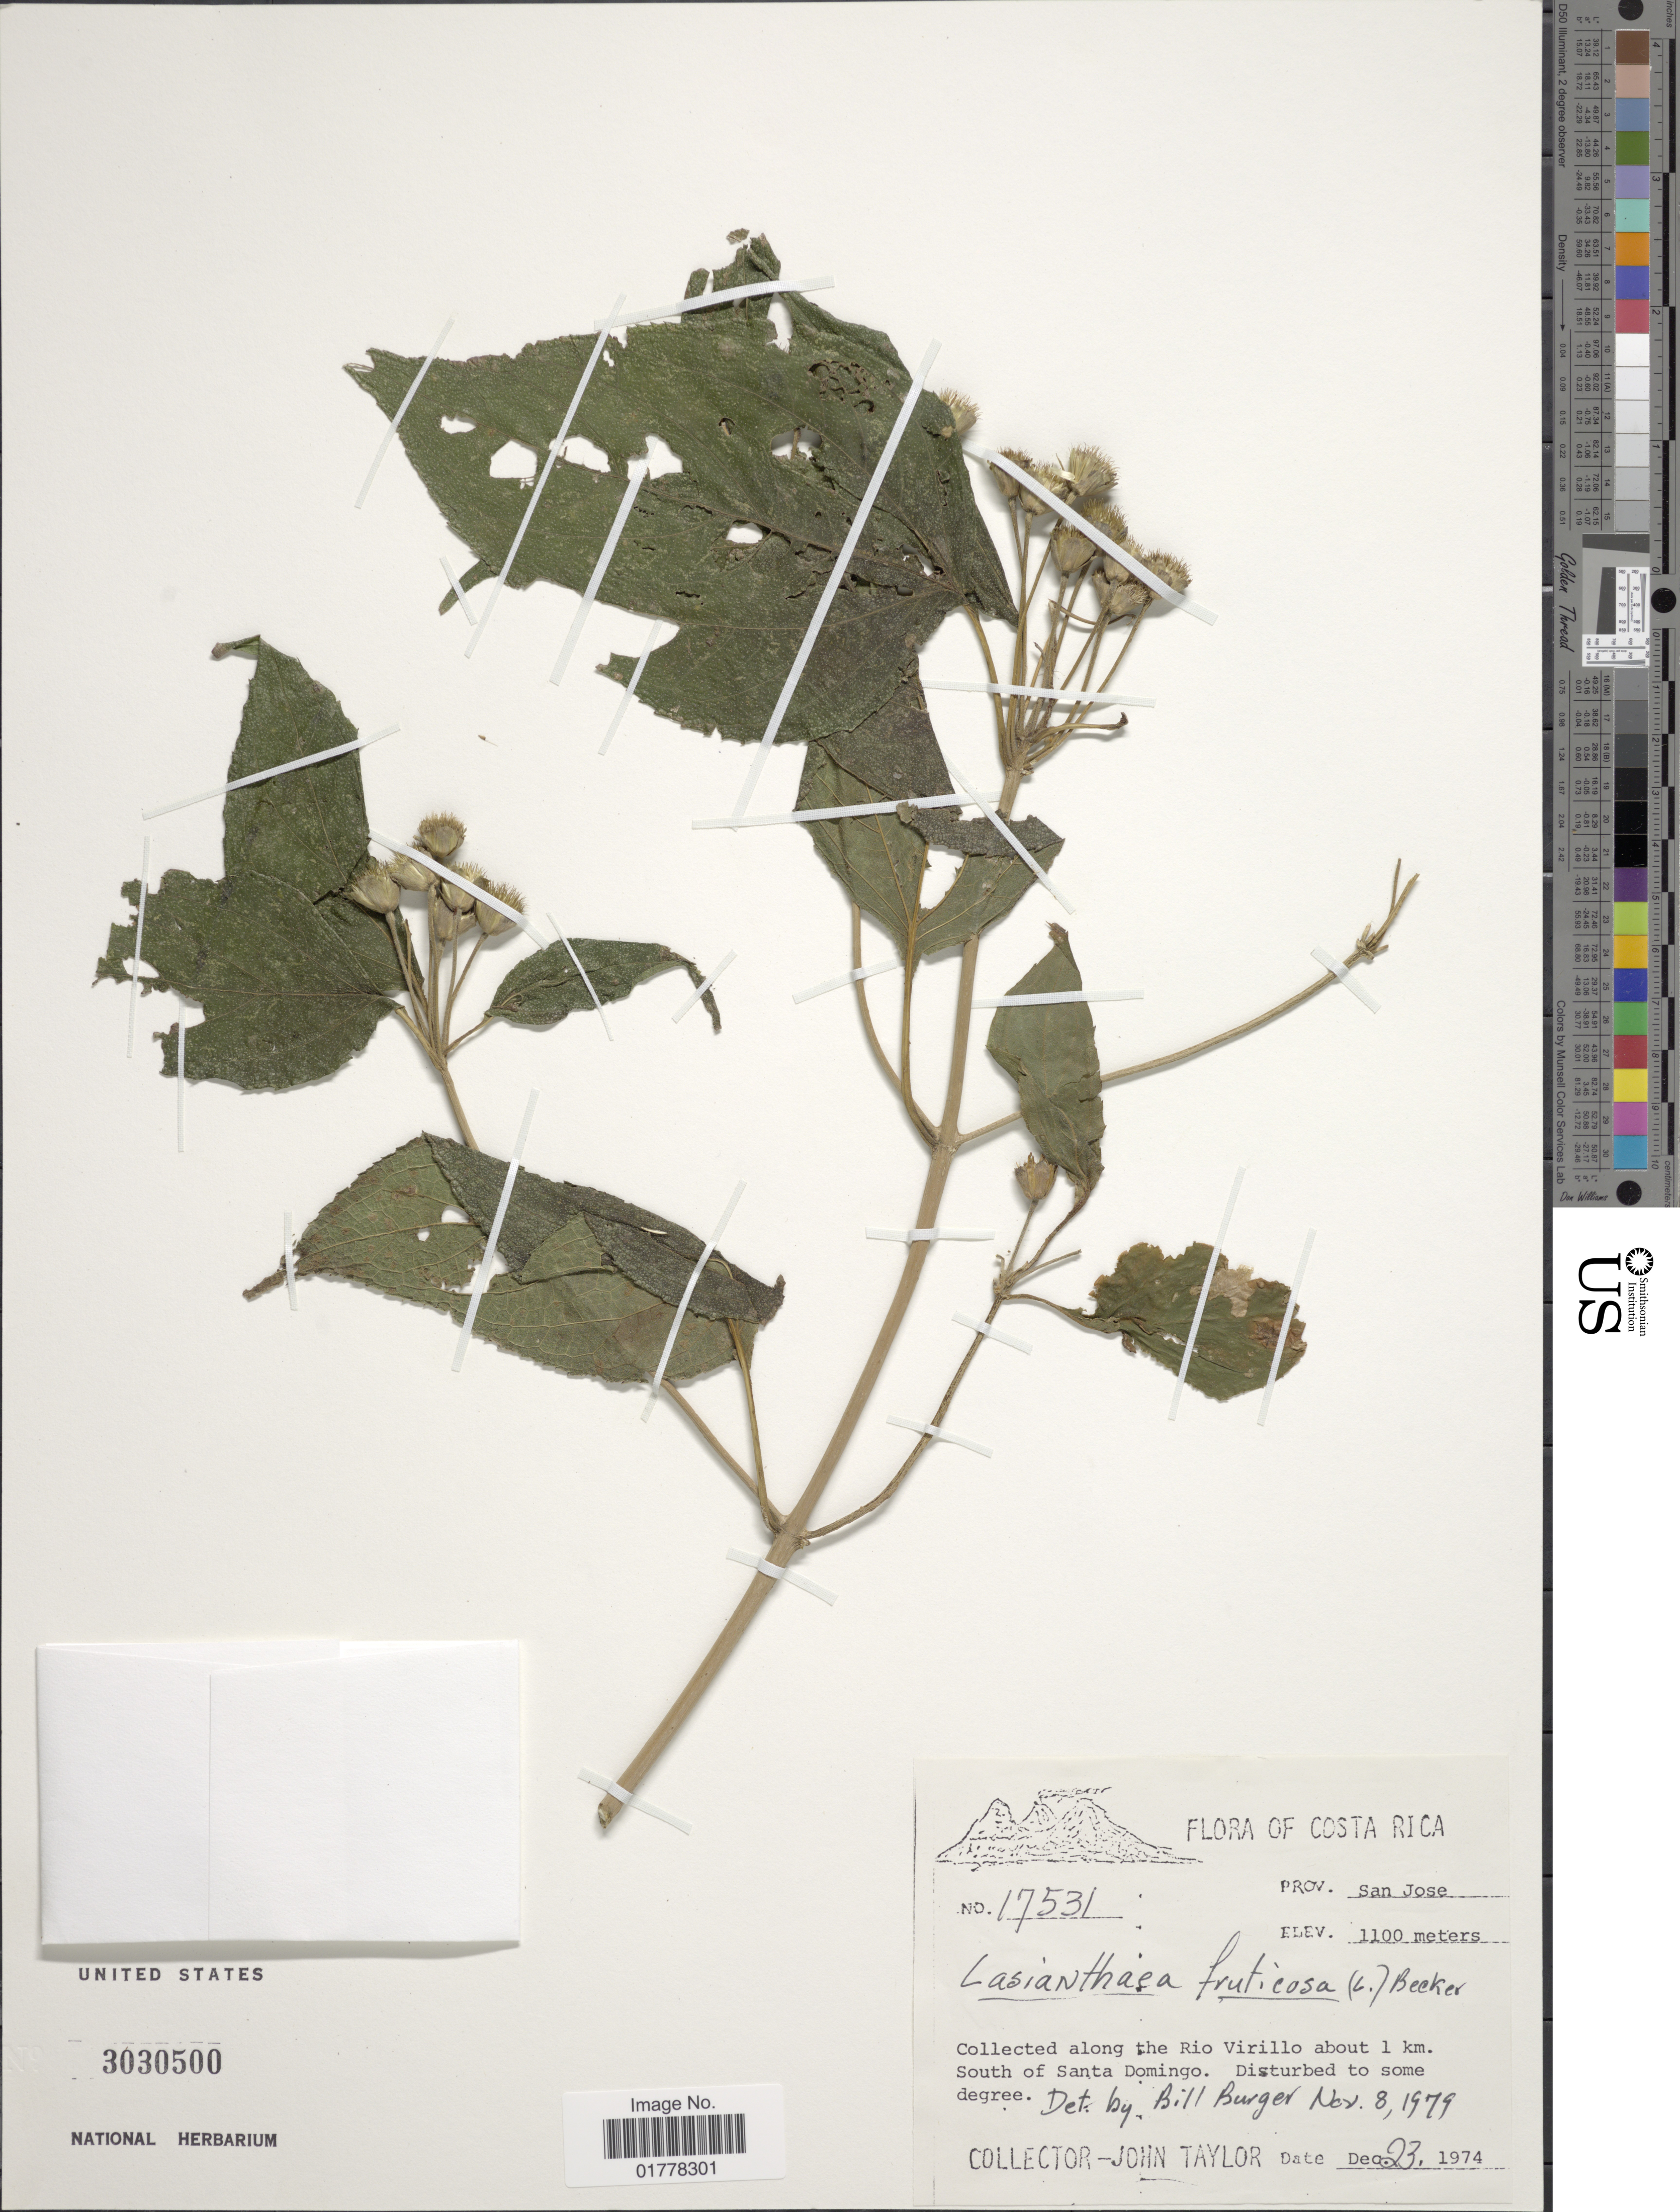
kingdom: Plantae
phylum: Tracheophyta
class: Magnoliopsida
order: Asterales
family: Asteraceae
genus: Lasianthaea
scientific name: Lasianthaea fruticosa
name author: (L.) K.M. Becker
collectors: J. Taylor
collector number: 17531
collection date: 1974-12-23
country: Costa Rica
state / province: San José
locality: Prov. San Jose. Collected along the Rio Virillo about 1 km. South of Santa Domingo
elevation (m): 1100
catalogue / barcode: US 3030500